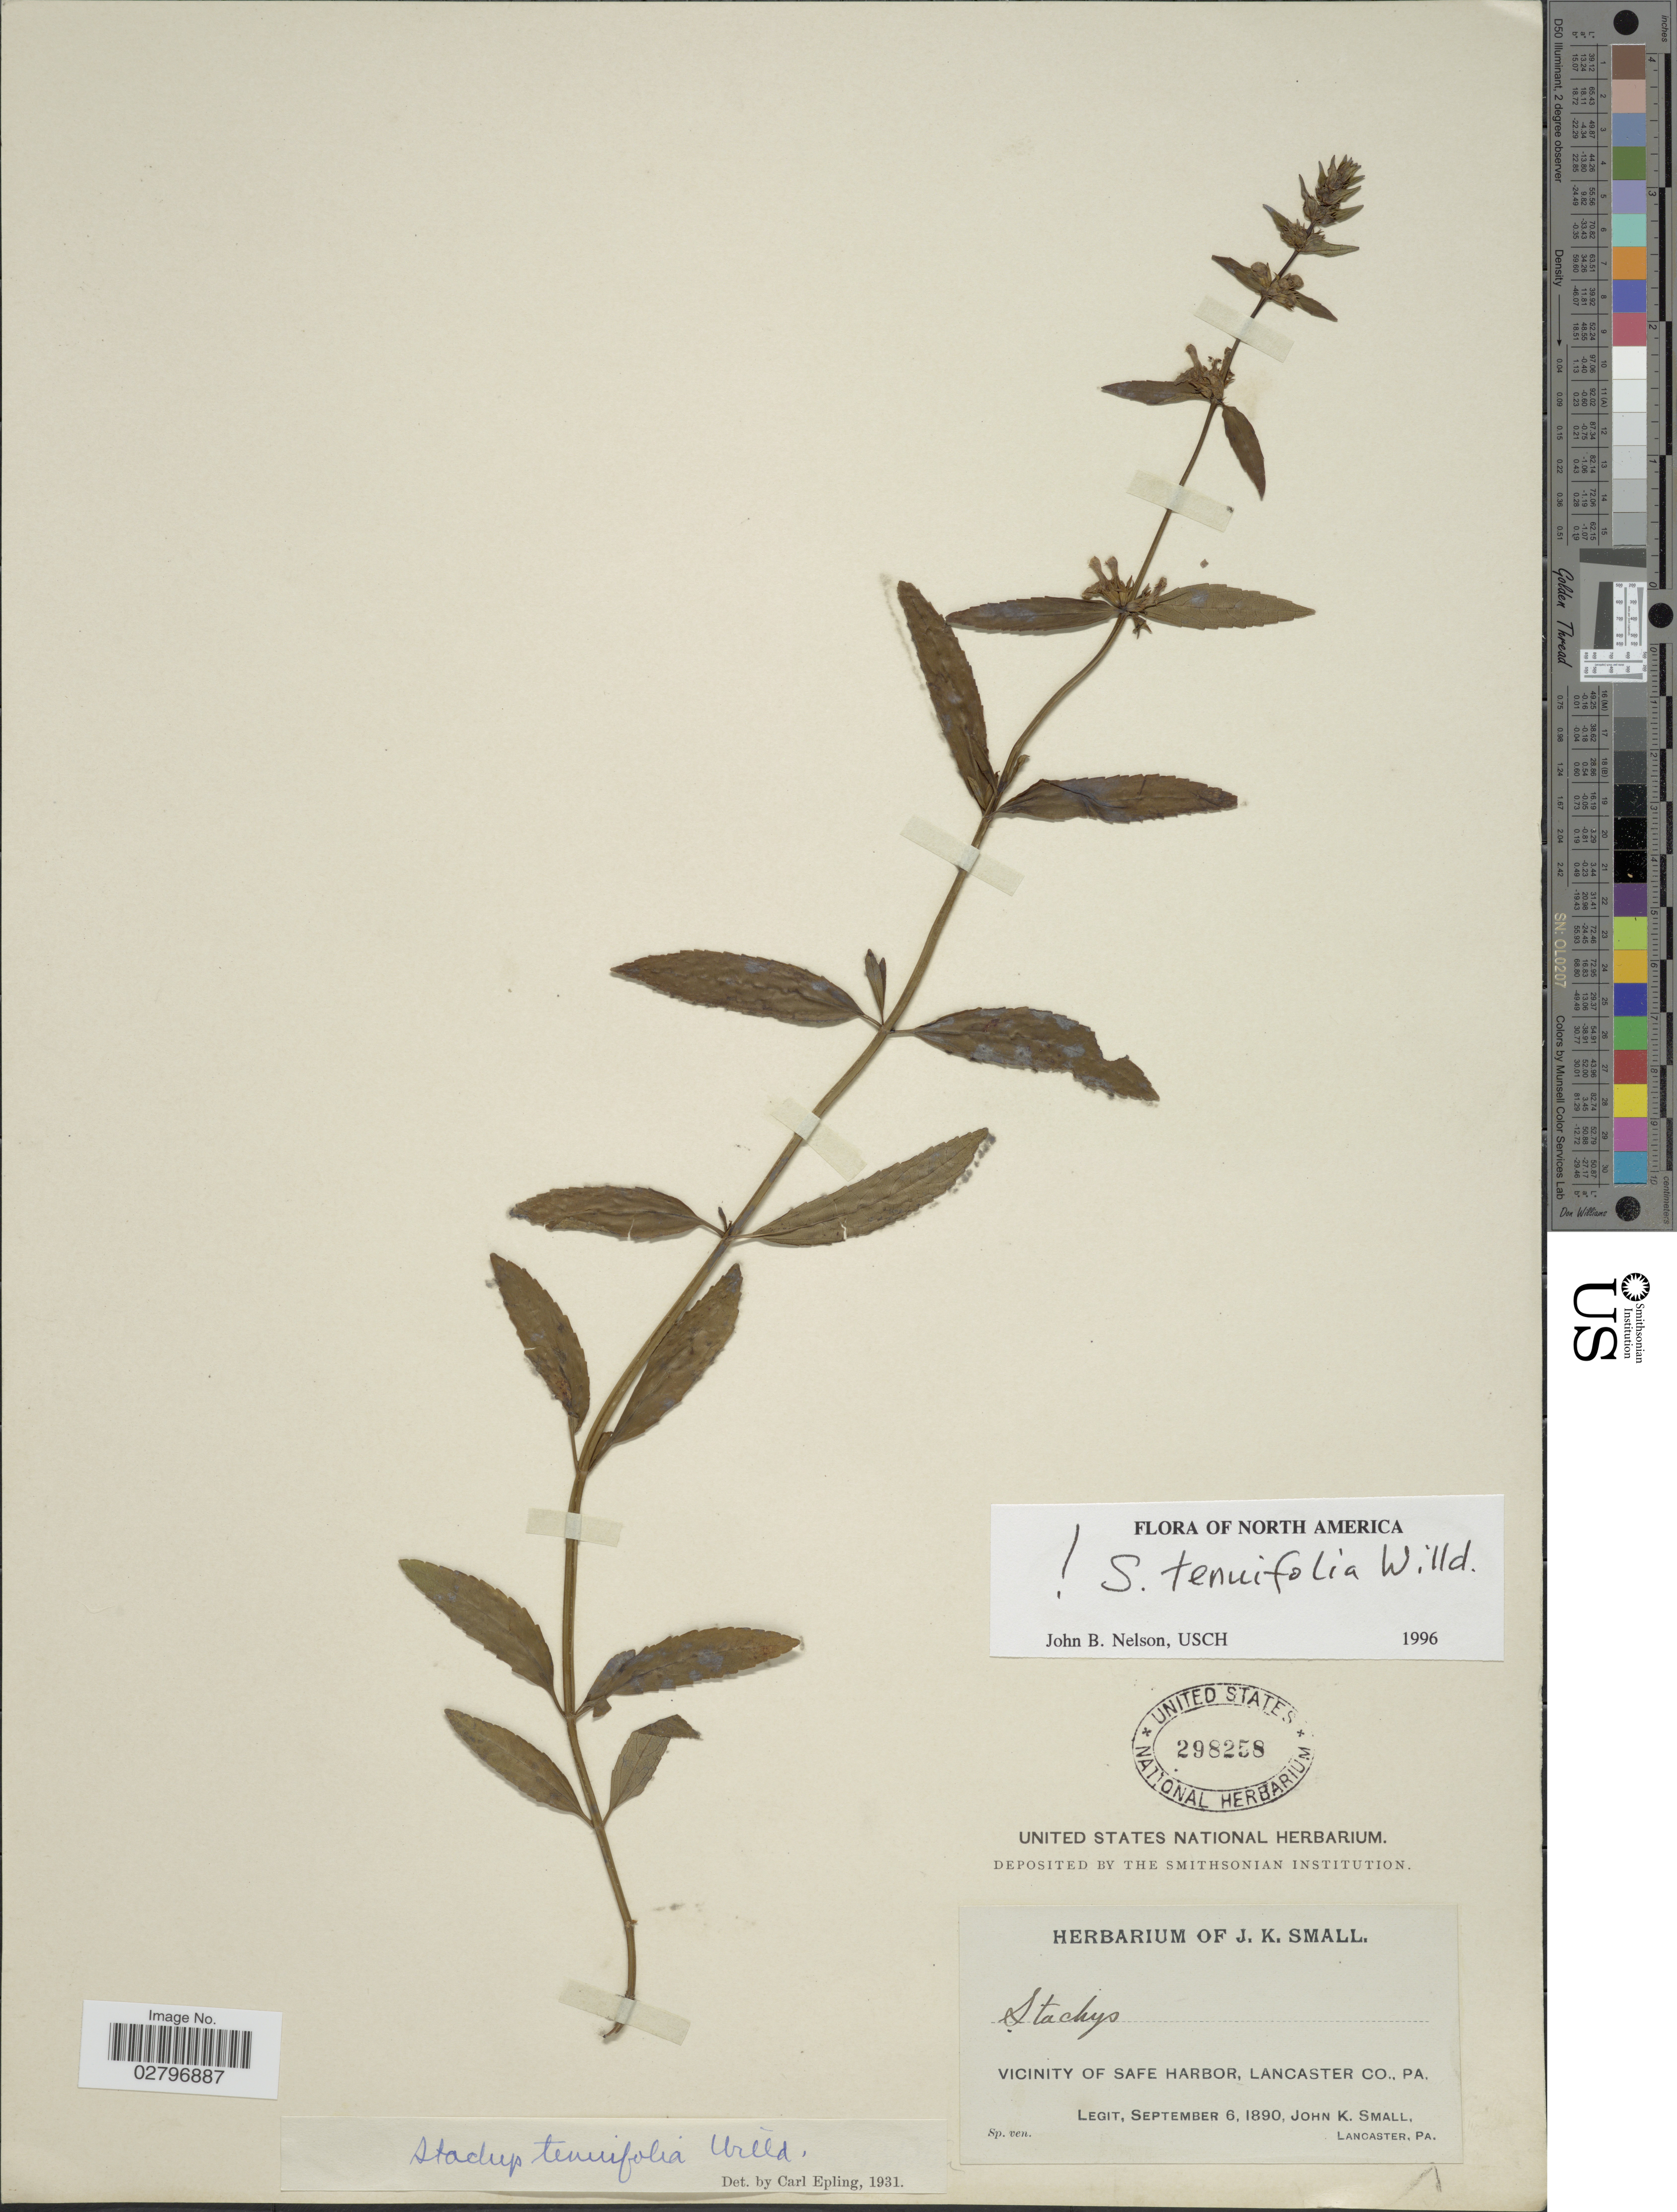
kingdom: Plantae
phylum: Tracheophyta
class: Magnoliopsida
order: Lamiales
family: Lamiaceae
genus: Stachys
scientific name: Stachys tenuifolia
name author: Willd.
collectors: J. K. Small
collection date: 1890-09-06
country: United States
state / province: Pennsylvania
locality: Vicinity of Safe Harbor, Lancaster Co., Pa.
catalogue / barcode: US 298258